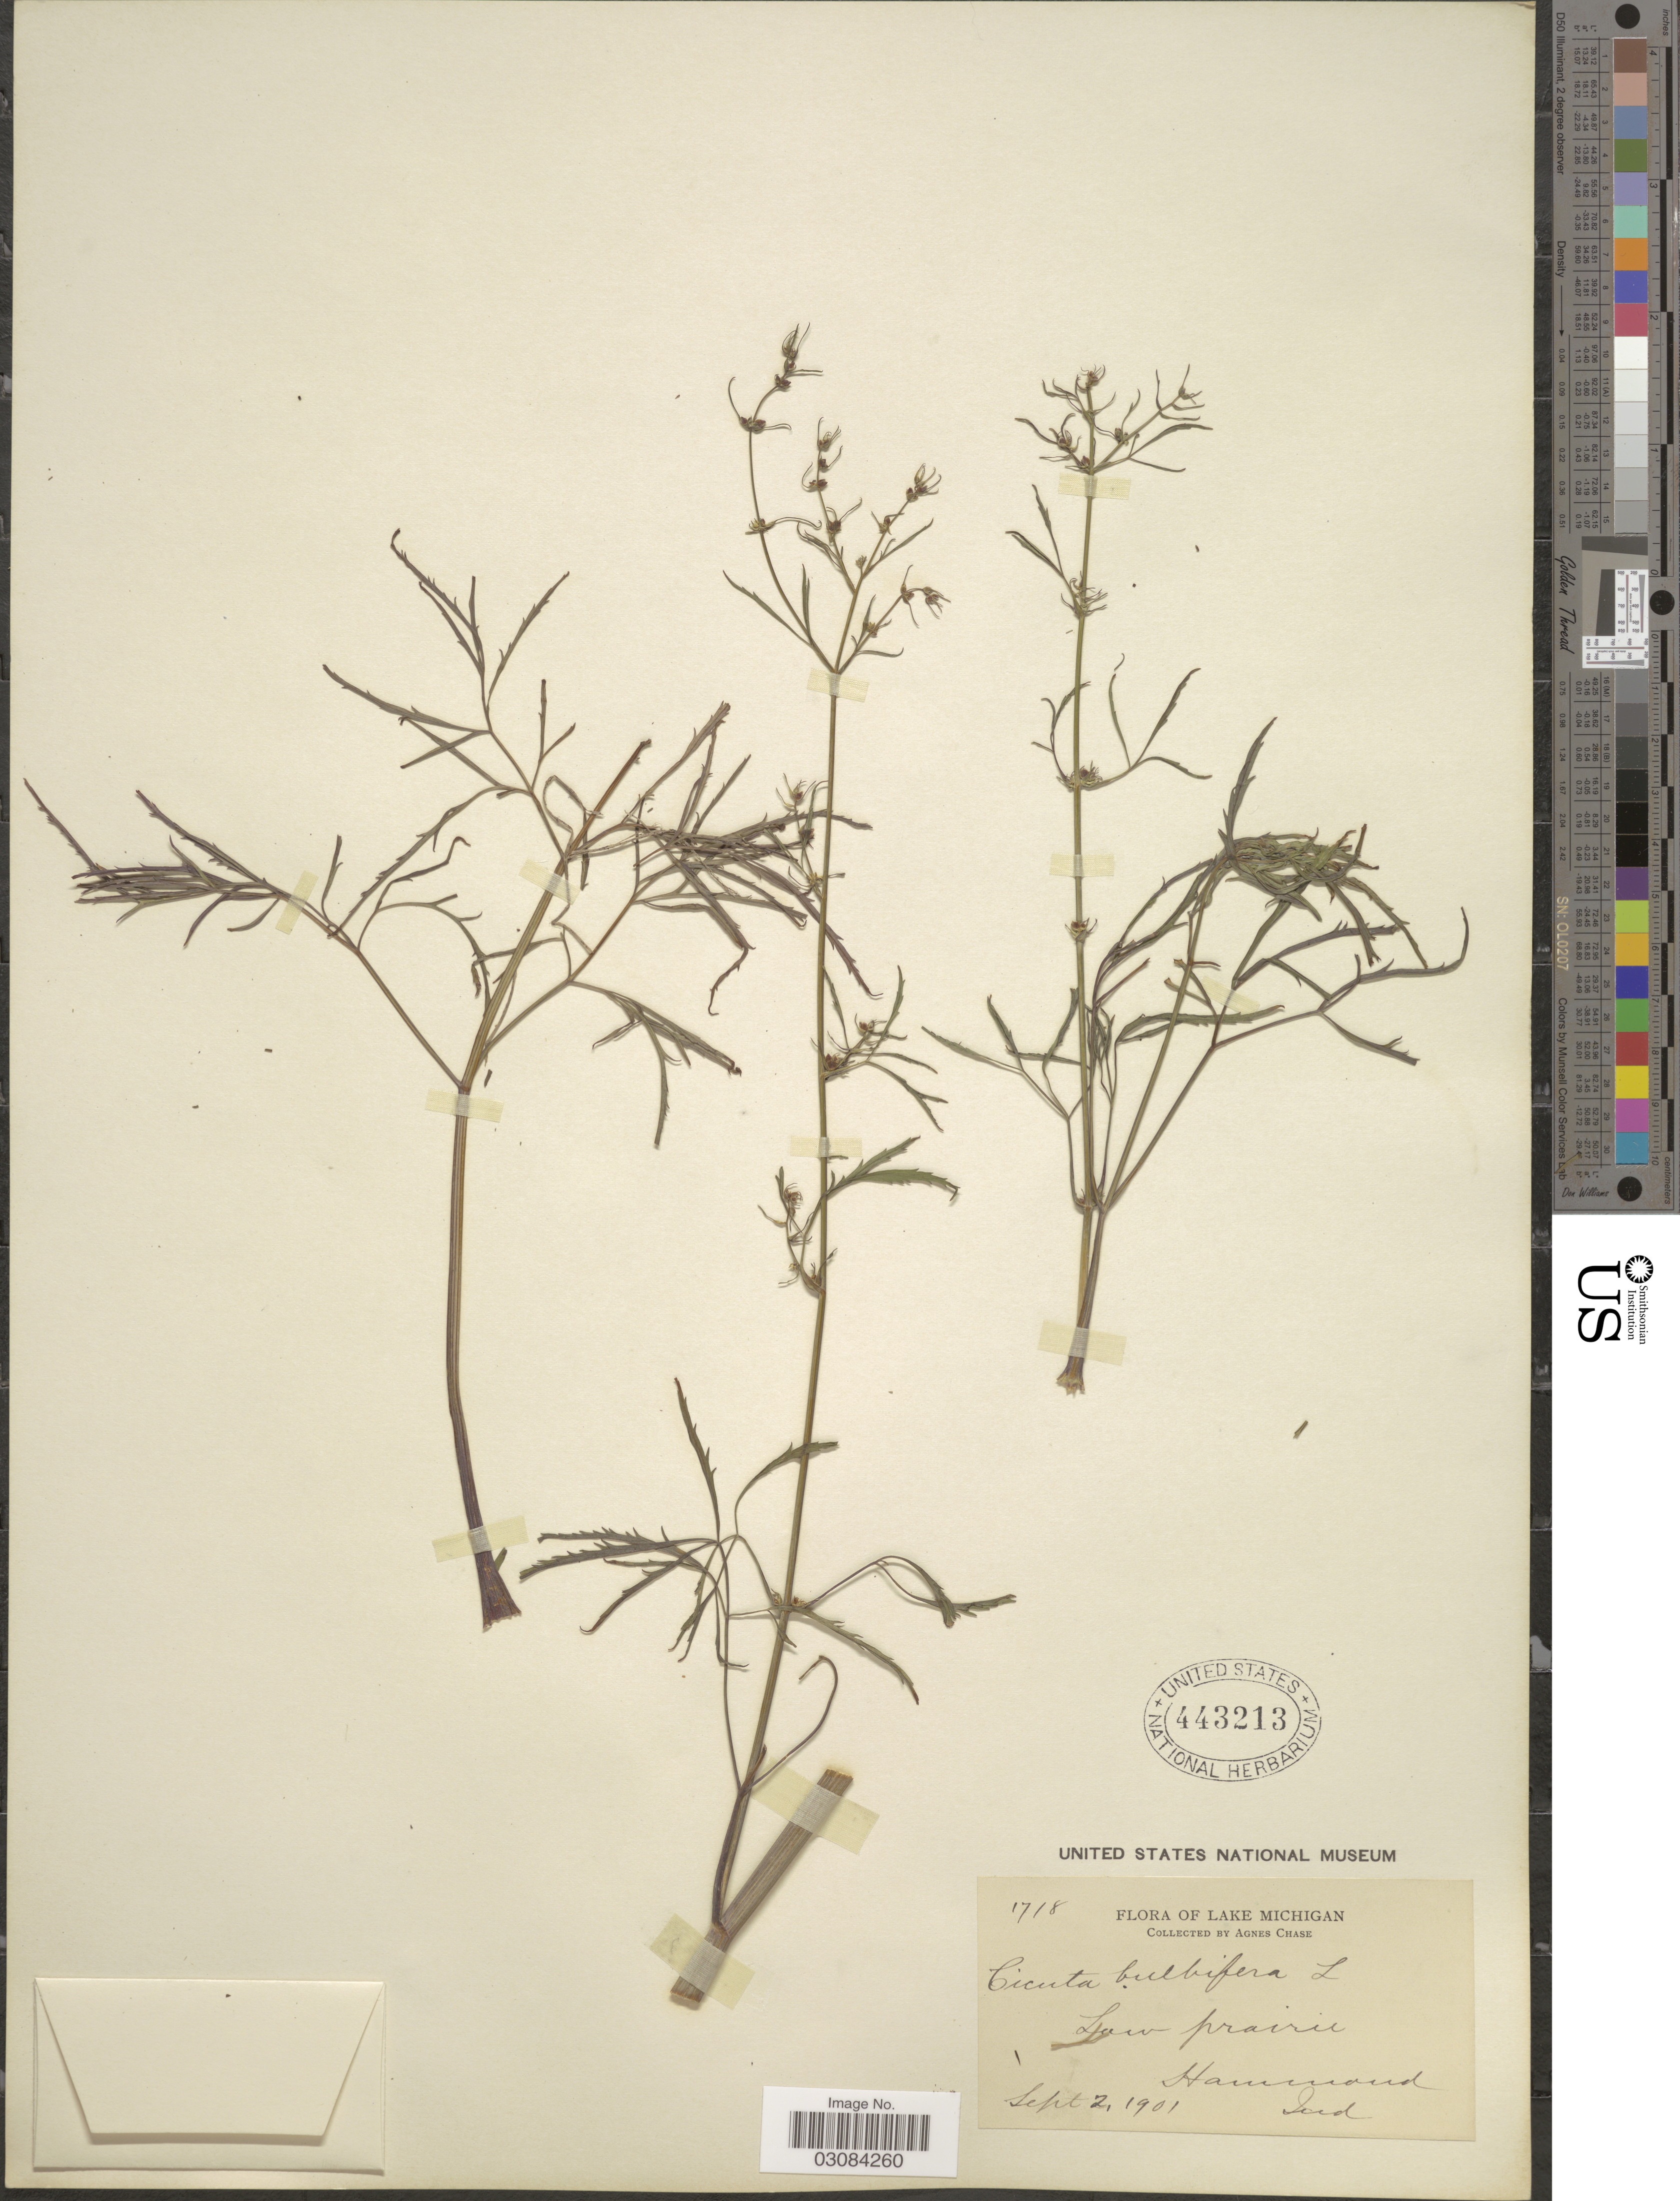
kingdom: Plantae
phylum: Tracheophyta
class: Magnoliopsida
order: Apiales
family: Apiaceae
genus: Cicuta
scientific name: Cicuta bulbifera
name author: L.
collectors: A. Chase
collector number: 1718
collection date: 1901-09-02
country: United States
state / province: Indiana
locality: Lake Michigan. Hammond. Ind.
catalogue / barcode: US 443213